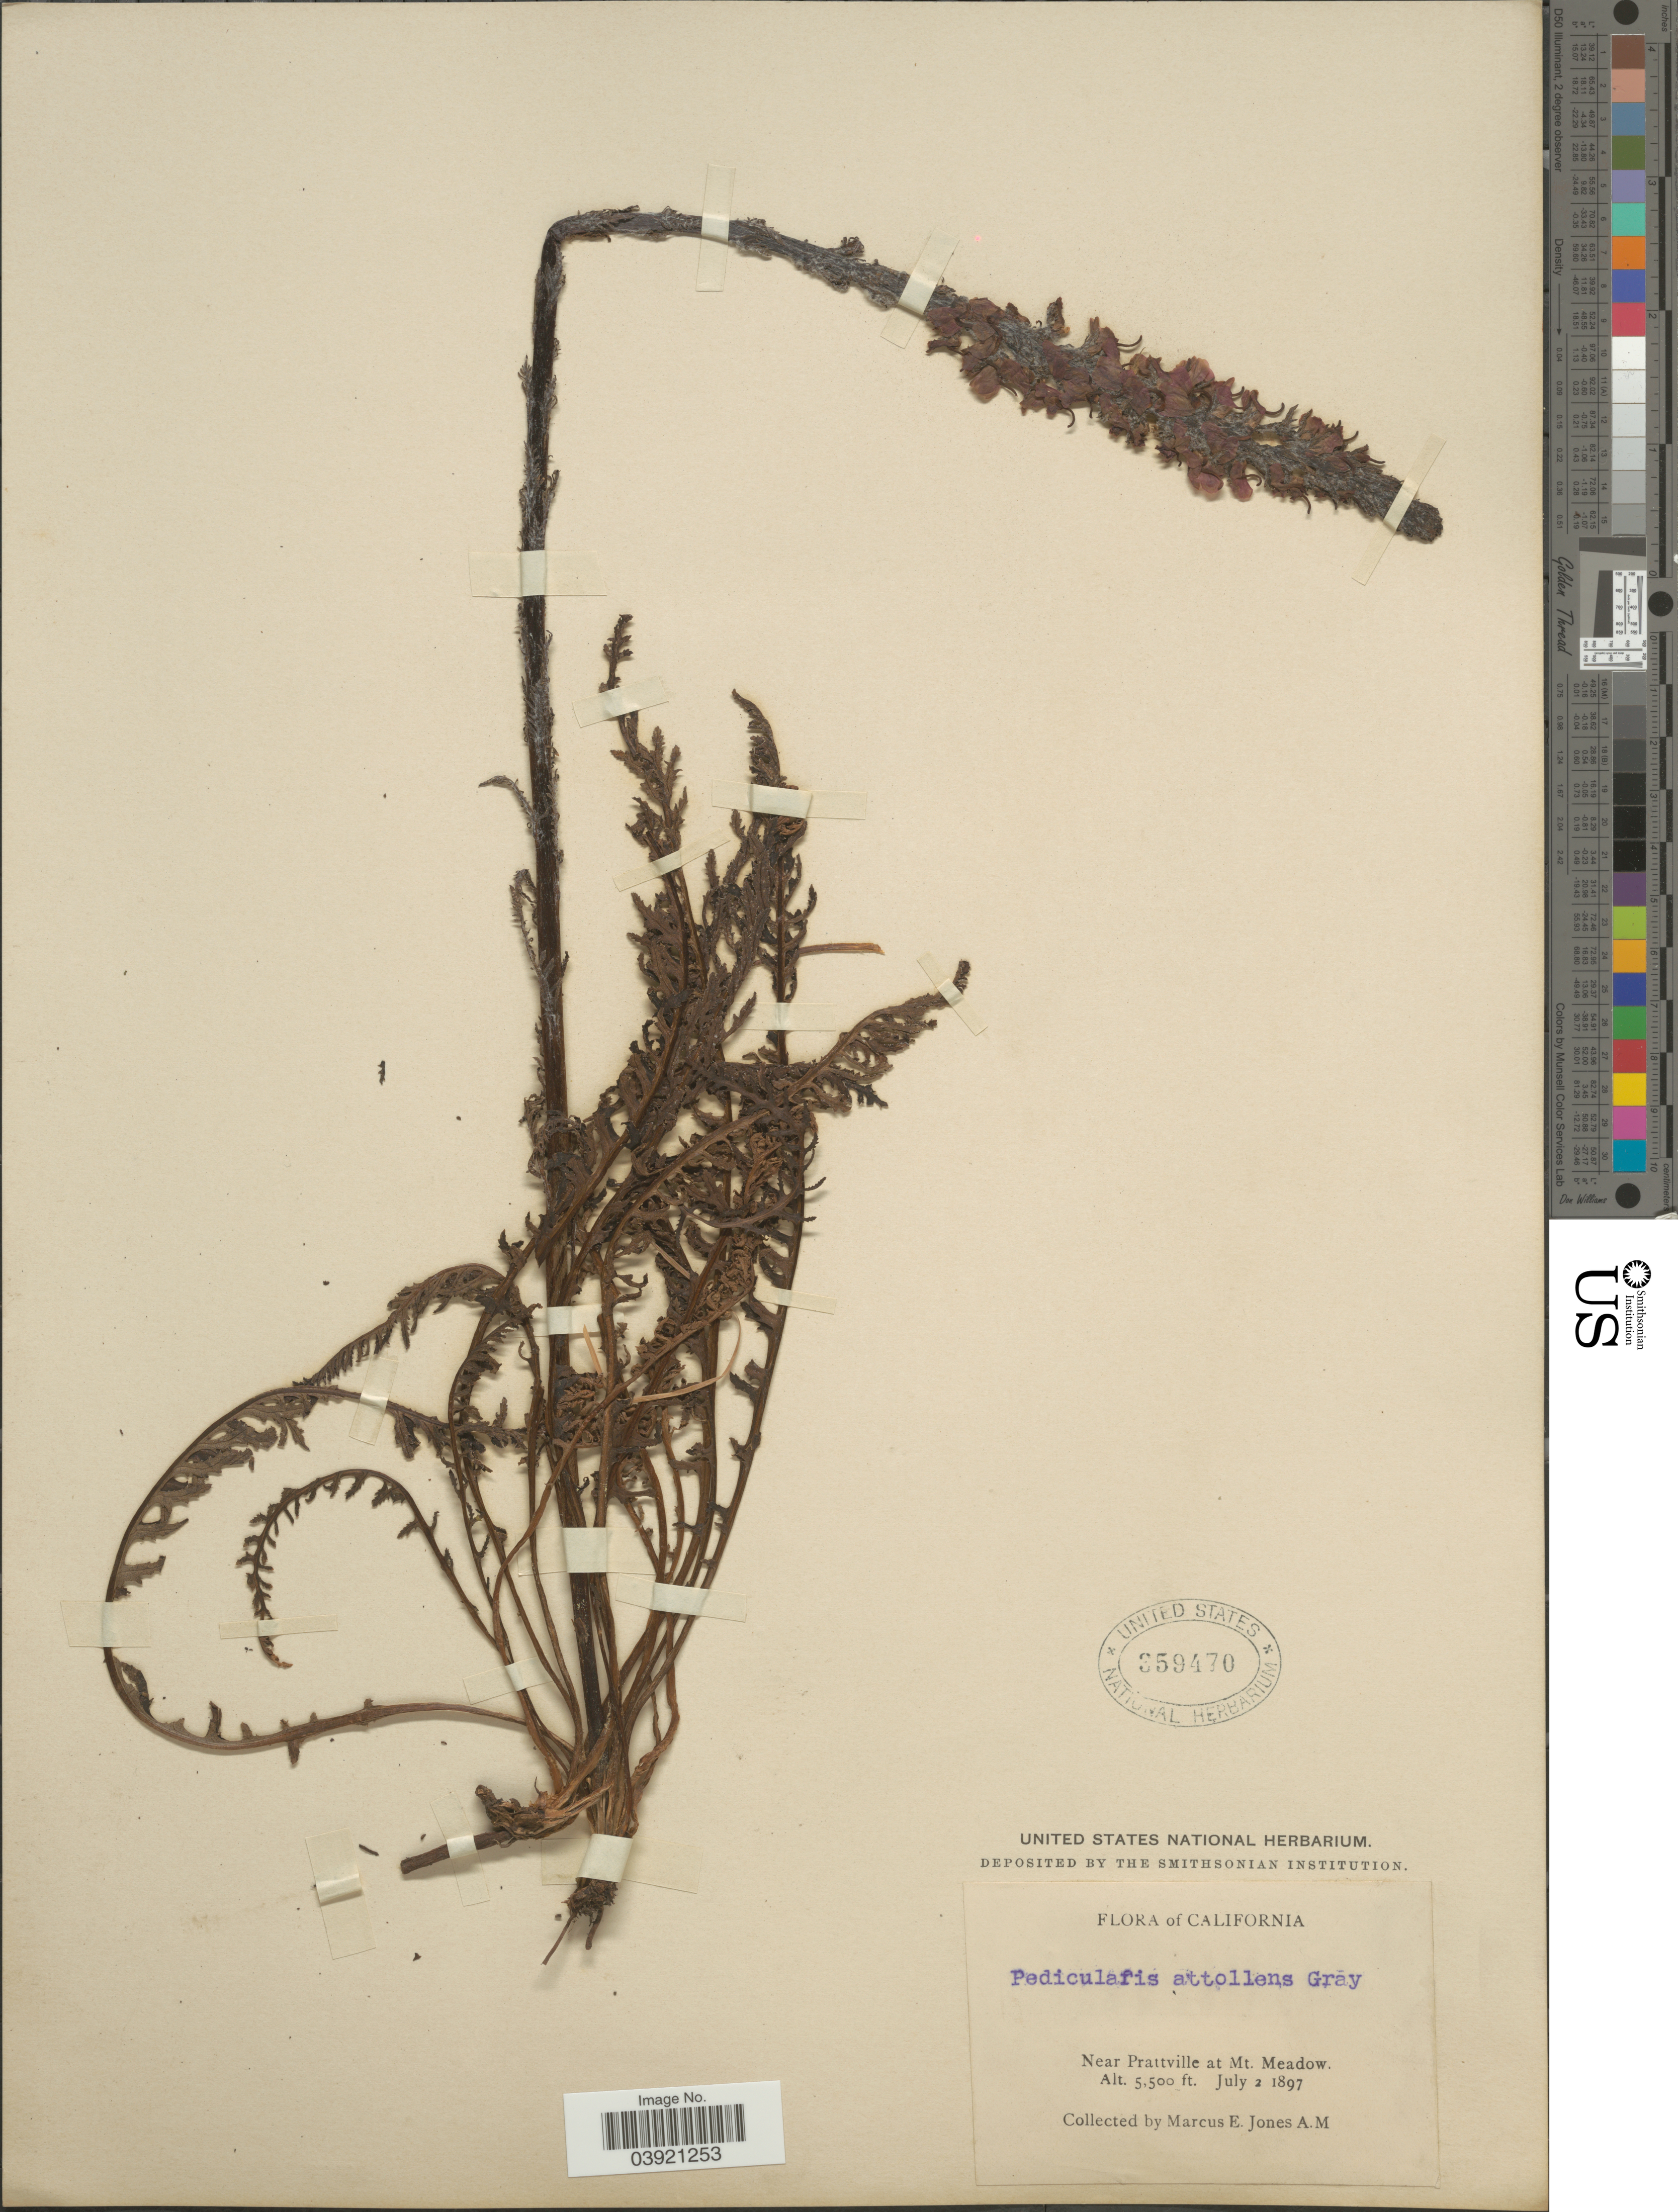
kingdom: Plantae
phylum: Tracheophyta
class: Magnoliopsida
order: Lamiales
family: Orobanchaceae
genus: Pedicularis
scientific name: Pedicularis attollens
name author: A. Gray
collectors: M. E. Jones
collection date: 1897-07-02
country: United States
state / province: California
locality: Near Prattville at Mt. Meadow.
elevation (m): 1676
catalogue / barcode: US 359470